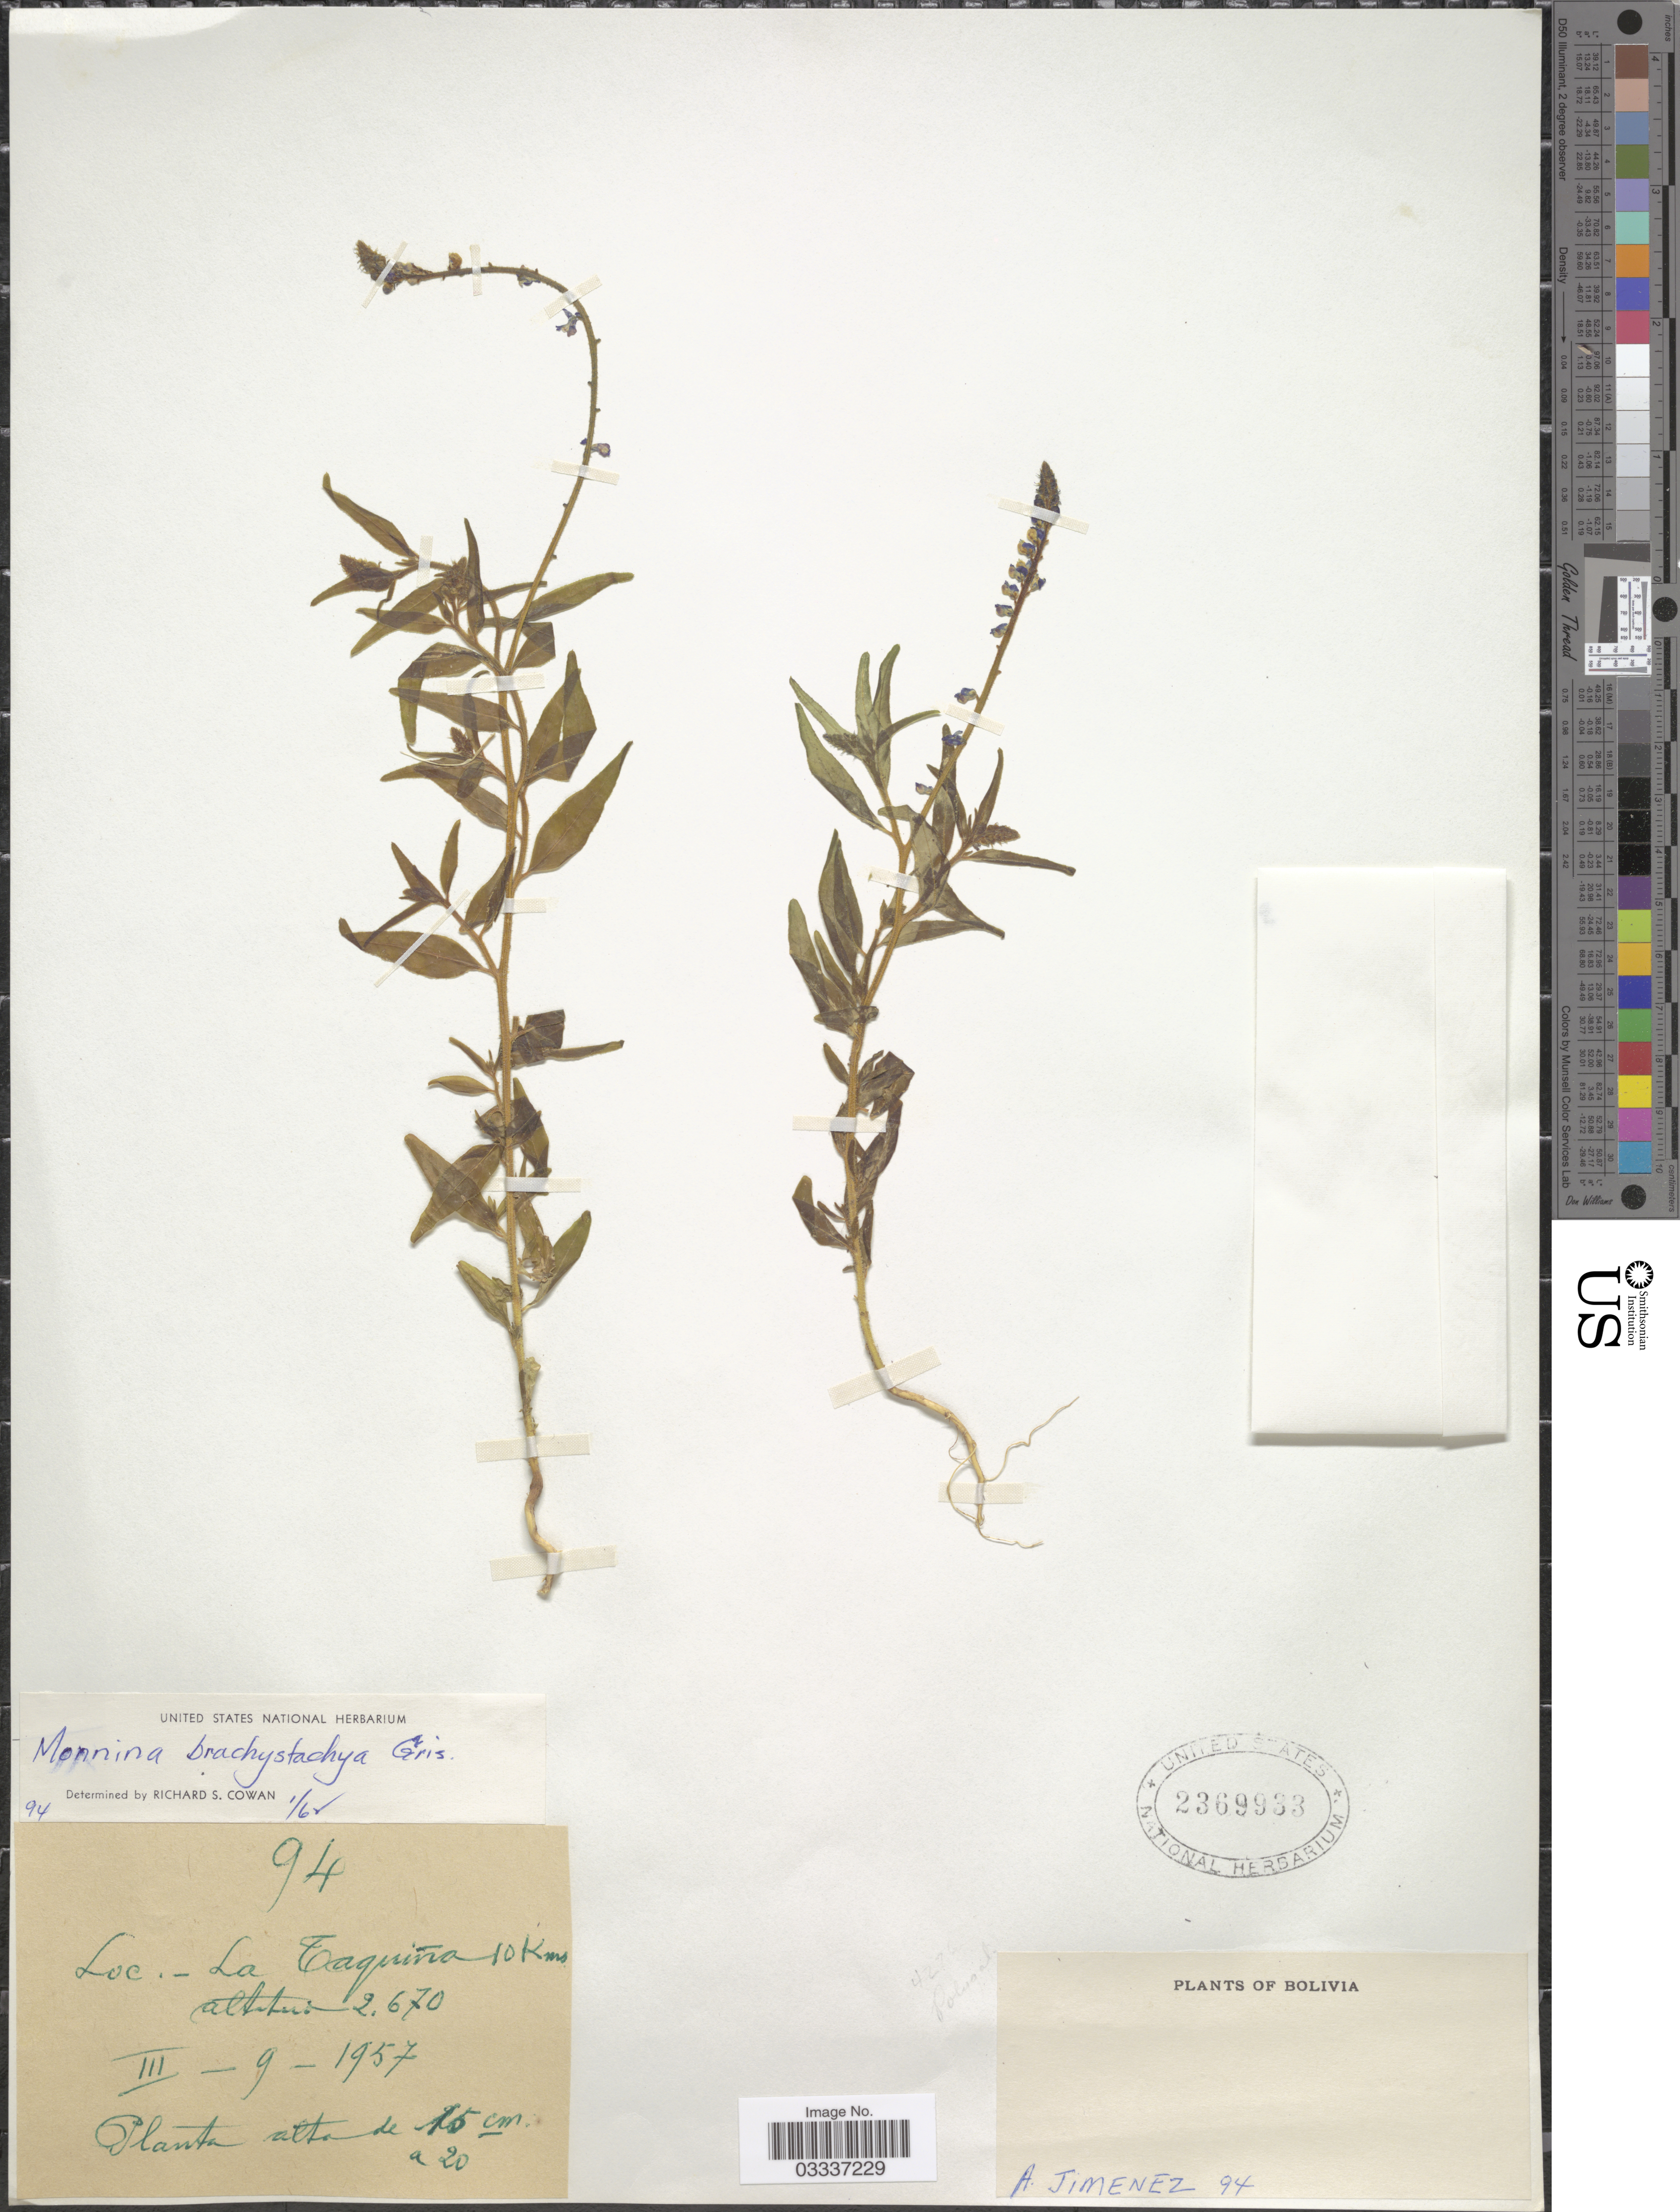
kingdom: Plantae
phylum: Tracheophyta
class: Magnoliopsida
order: Fabales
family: Polygalaceae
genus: Monnina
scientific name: Monnina brachystachya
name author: Griseb.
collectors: A. Jimenez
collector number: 94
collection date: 1957-03-09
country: Bolivia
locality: La Caquiña-10 Kms.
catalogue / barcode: US 2369933